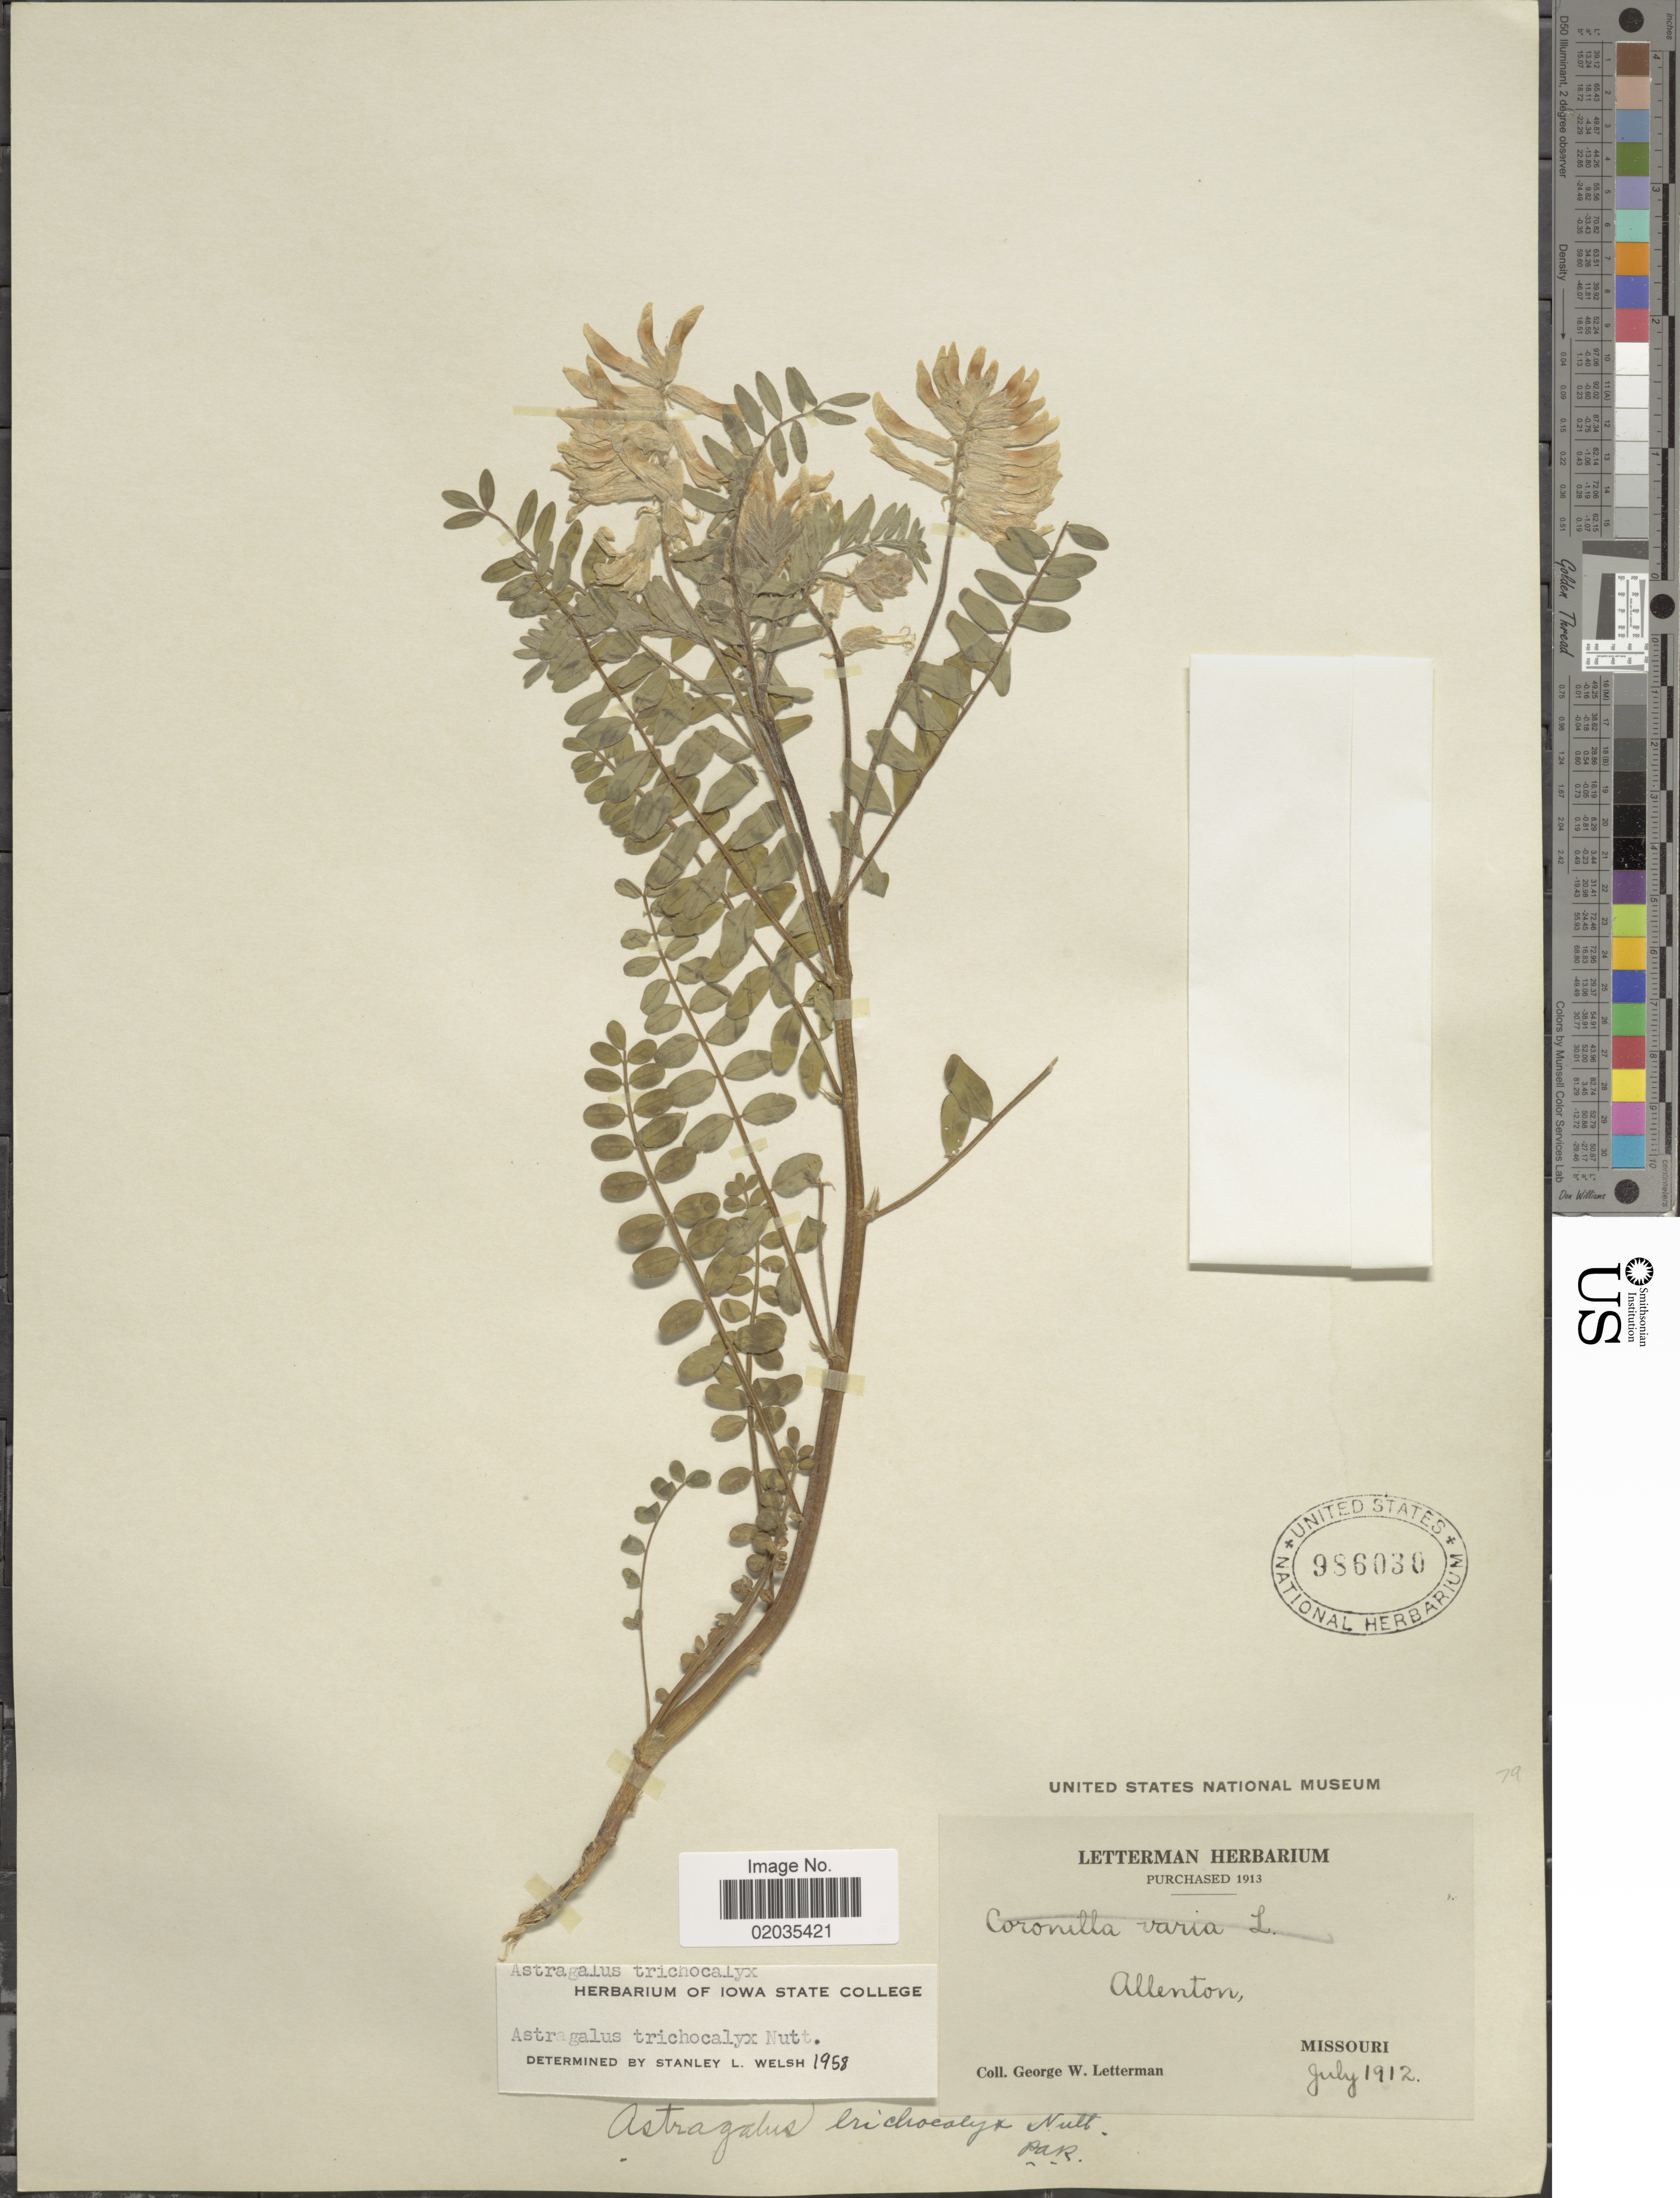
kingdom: Plantae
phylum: Tracheophyta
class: Magnoliopsida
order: Fabales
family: Fabaceae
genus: Astragalus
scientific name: Astragalus trichocalyx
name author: Nutt. ex Torr. & A. Gray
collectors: G. W. Letterman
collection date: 1912-07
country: United States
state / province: Missouri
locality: Allenton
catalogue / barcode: US 986030